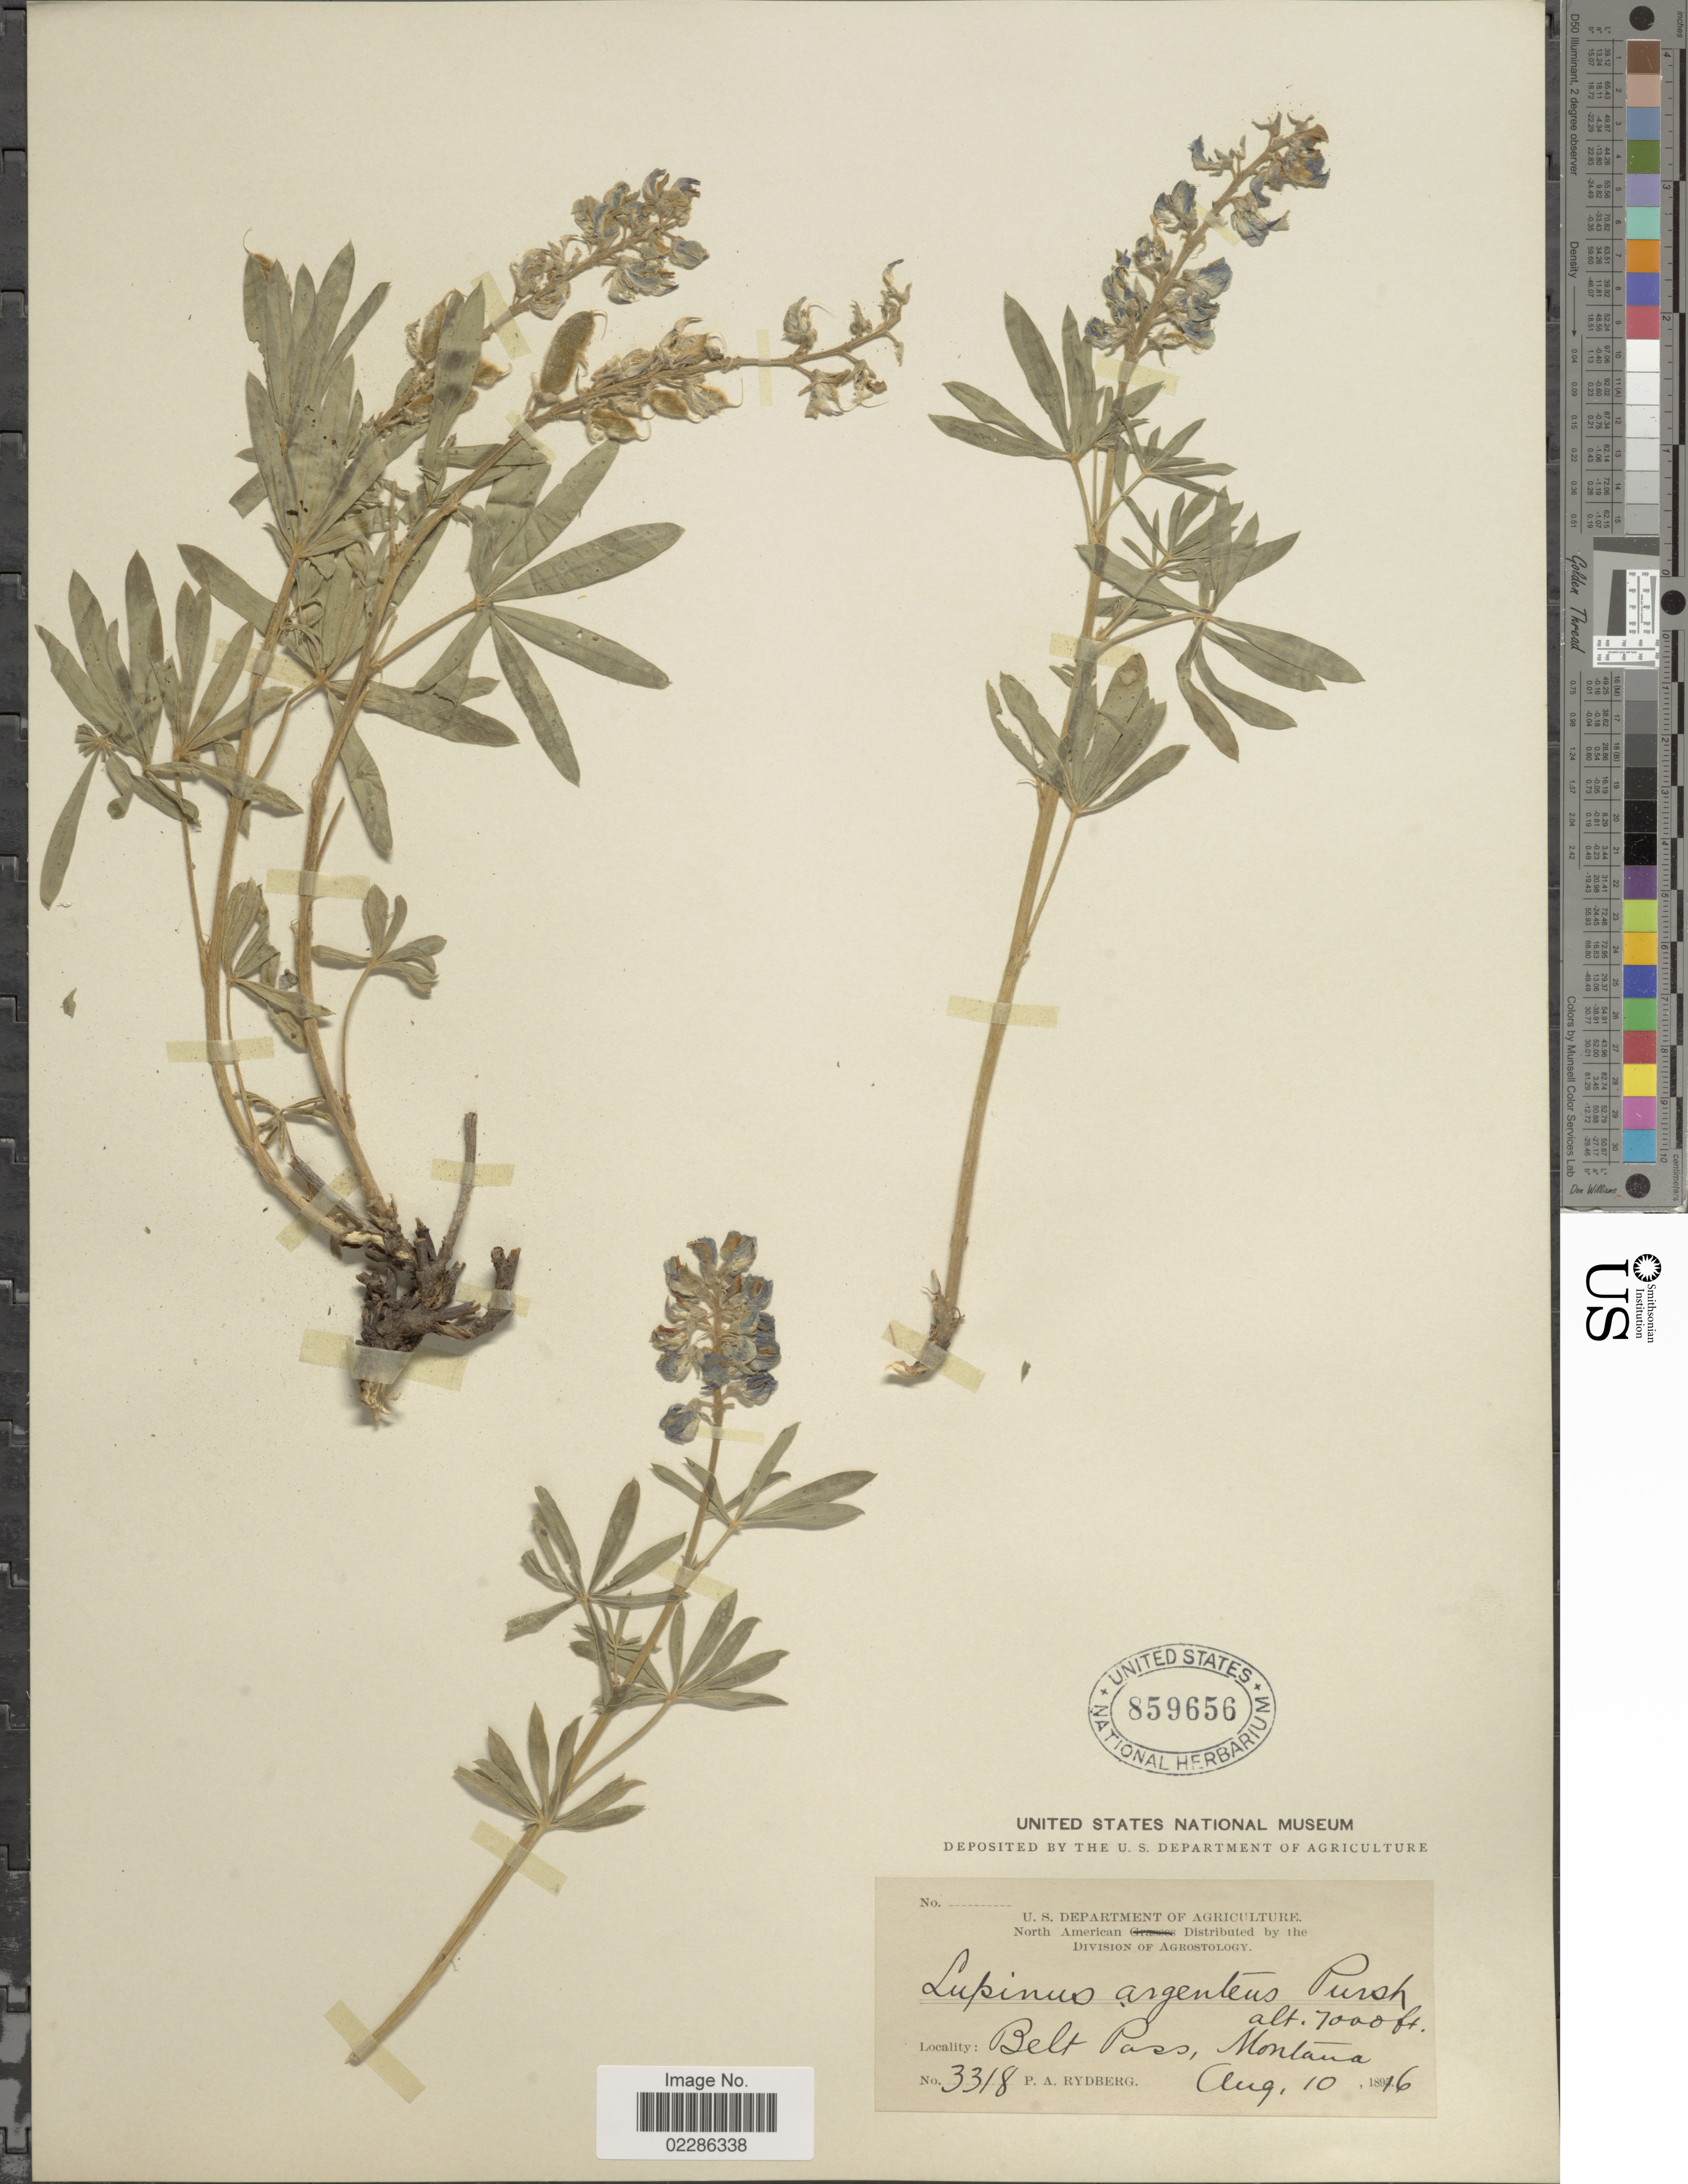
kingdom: Plantae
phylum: Tracheophyta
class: Magnoliopsida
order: Fabales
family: Fabaceae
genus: Lupinus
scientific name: Lupinus monticola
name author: Rydb.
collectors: P. A. Rydberg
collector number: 3318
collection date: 1816-08-10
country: United States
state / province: Montana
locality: Belt Pass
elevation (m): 2134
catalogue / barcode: US 859656